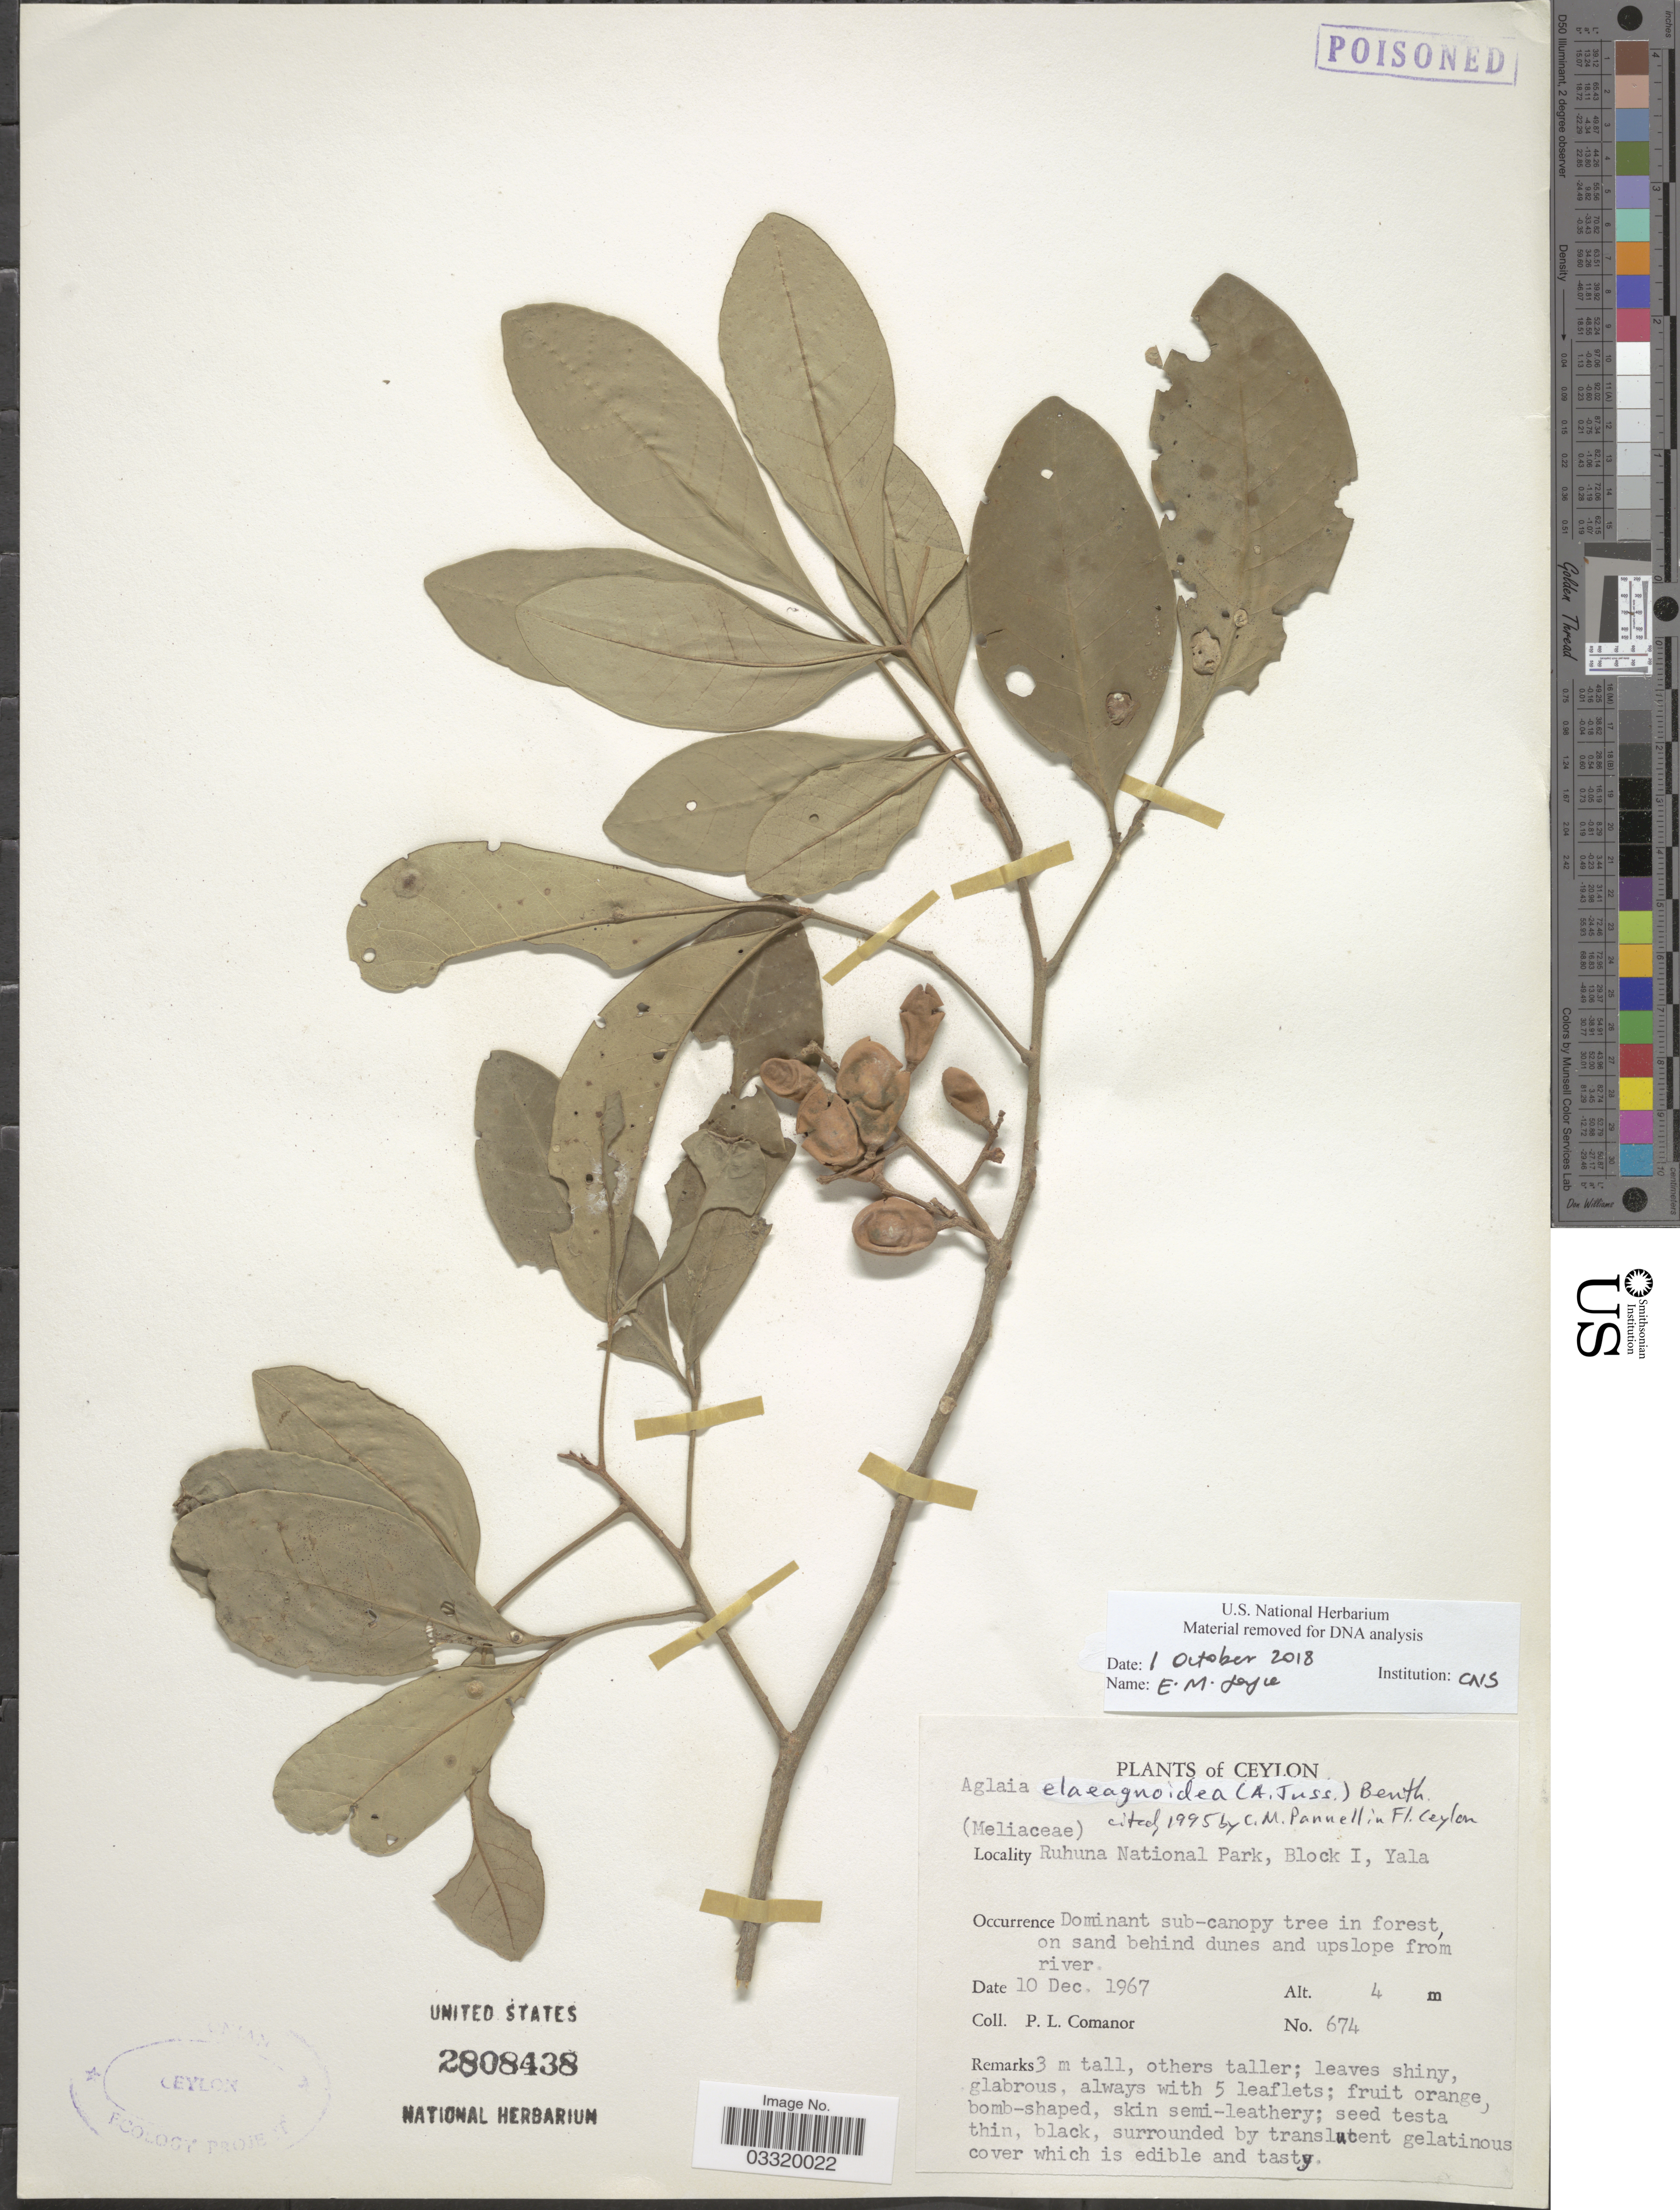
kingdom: Plantae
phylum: Tracheophyta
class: Magnoliopsida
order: Sapindales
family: Meliaceae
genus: Aglaia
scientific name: Aglaia elaeagnoidea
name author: (A. Juss.) Benth.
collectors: P. Comanor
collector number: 674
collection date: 1967-12-10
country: Sri Lanka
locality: Ceylon. Ruhuna National Park, Block I, Yala.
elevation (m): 4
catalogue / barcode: US 2808438